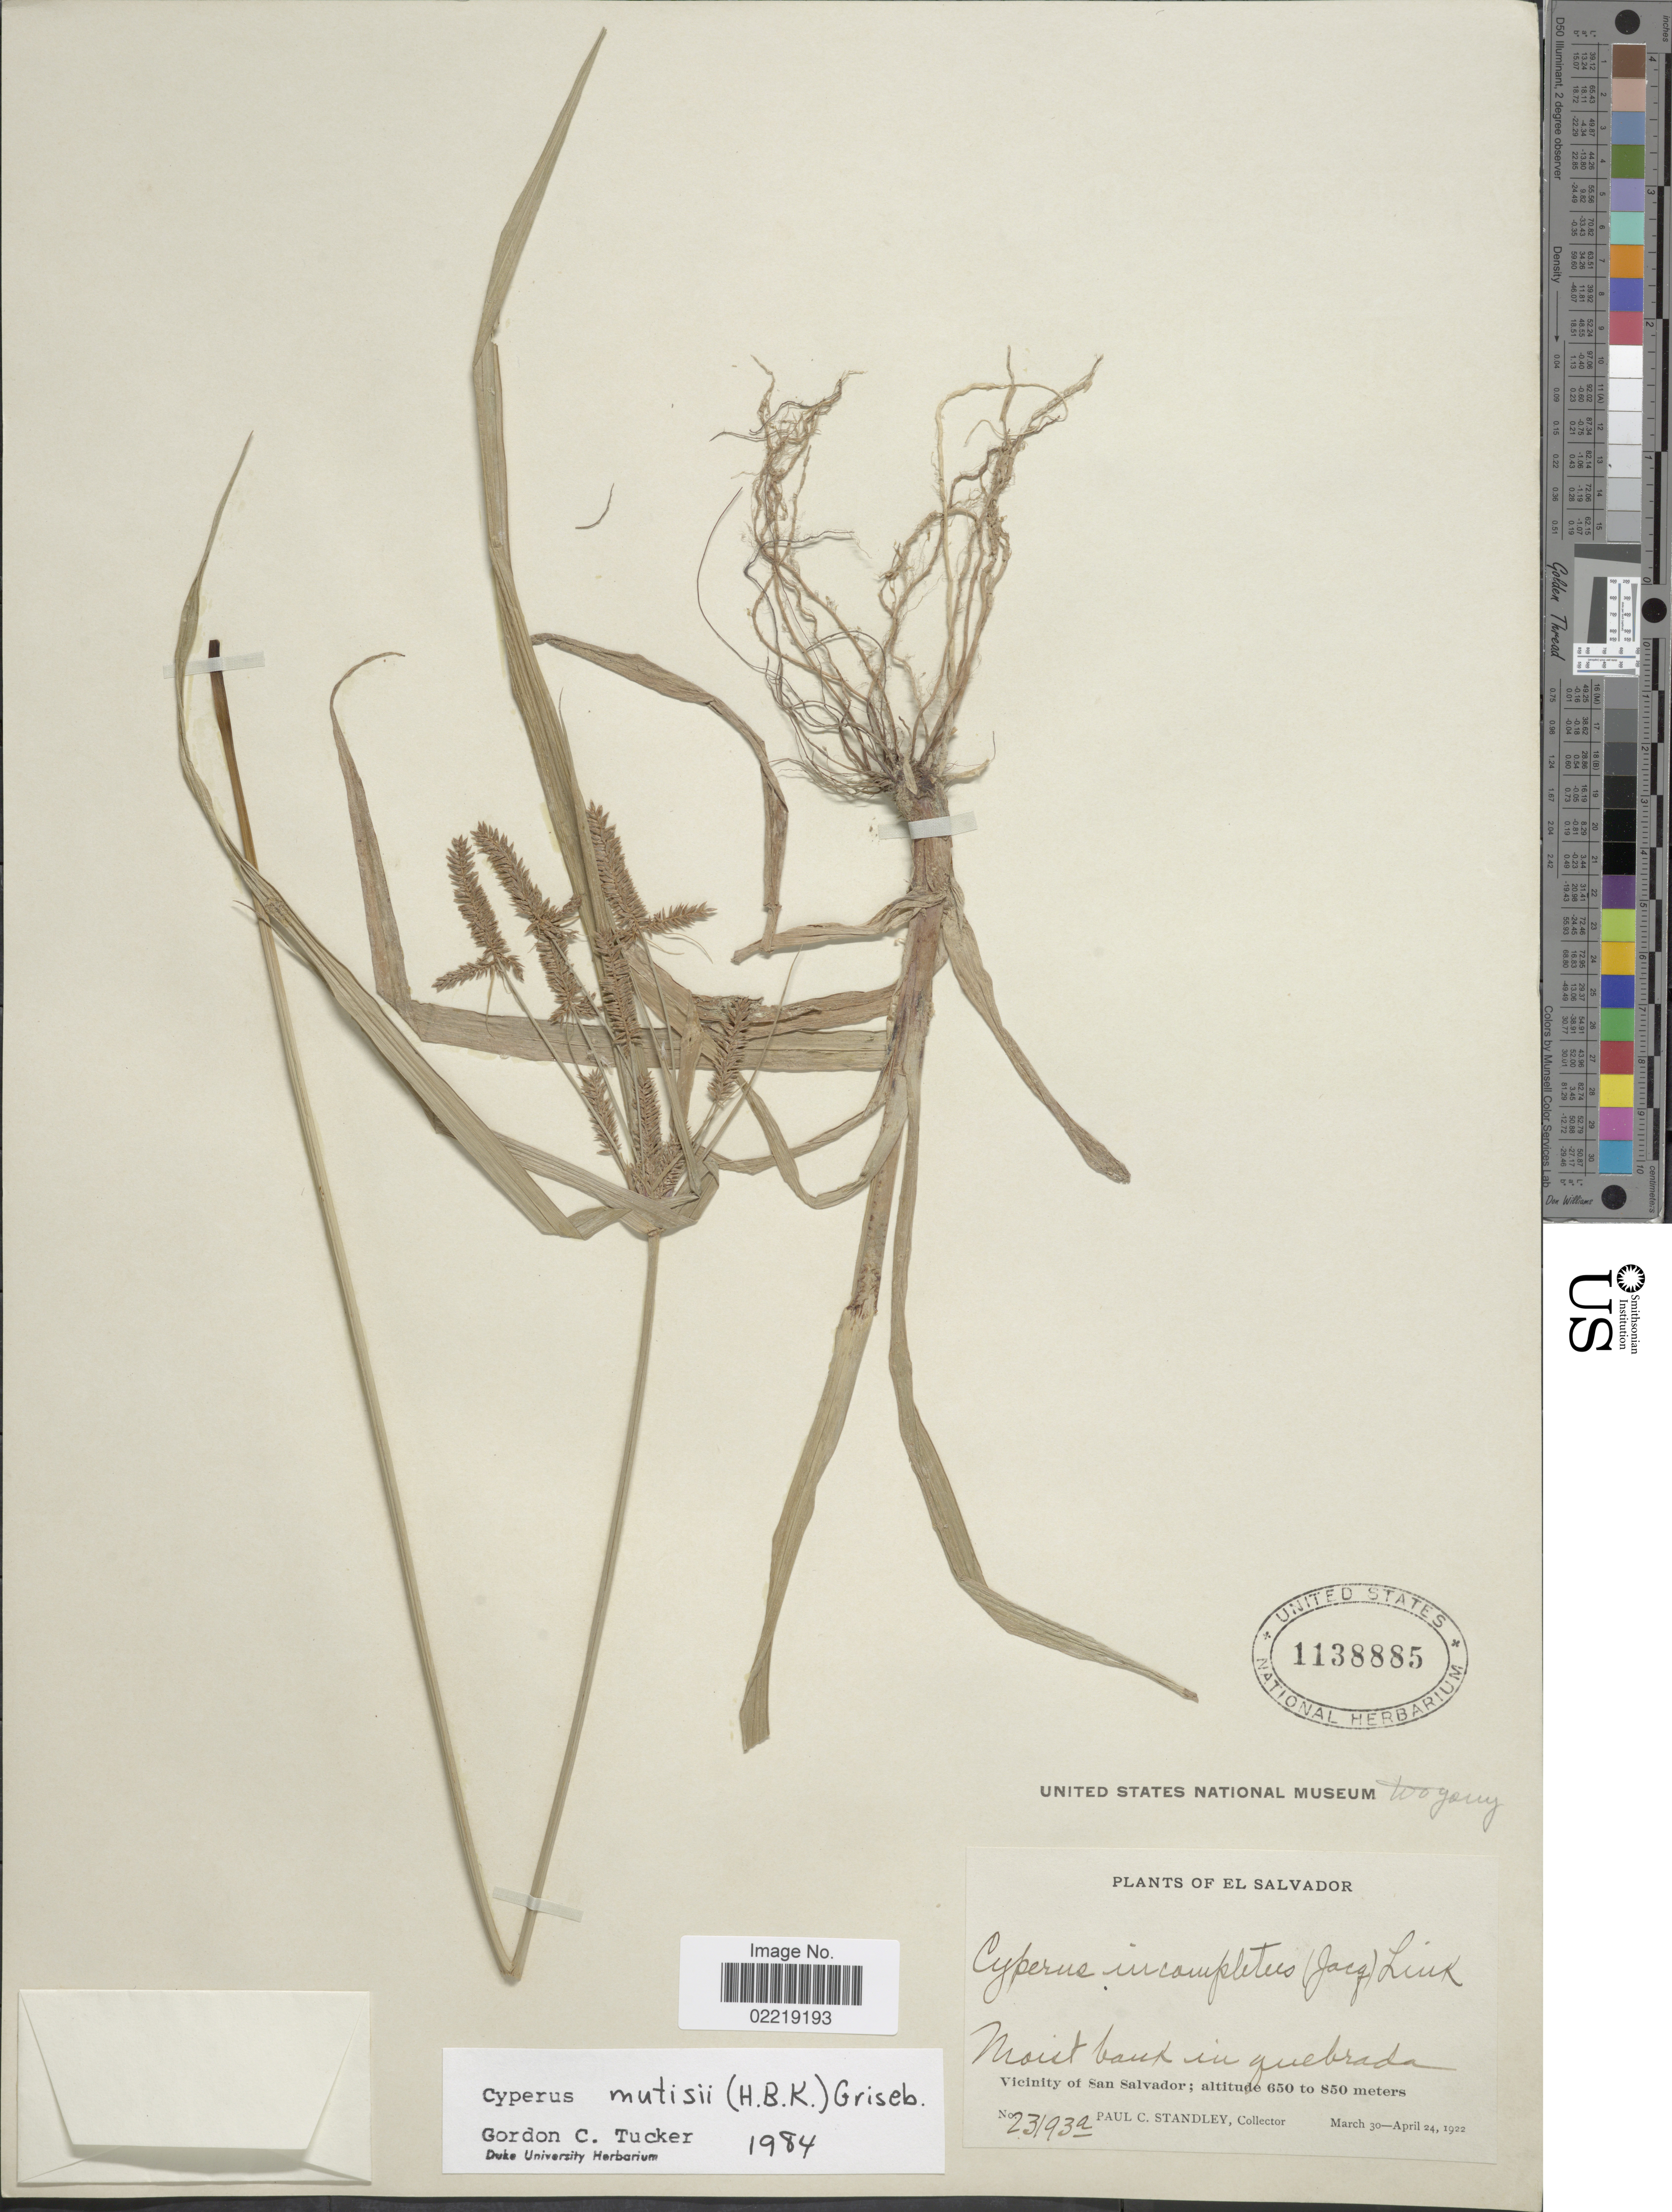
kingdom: Plantae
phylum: Tracheophyta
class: Liliopsida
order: Poales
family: Cyperaceae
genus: Cyperus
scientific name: Cyperus mutisii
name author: (Kunth) Andersson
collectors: P. C. Standley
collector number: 23193A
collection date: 1922-03-30/1922-04-24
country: El Salvador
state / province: San Salvador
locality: Moist bank in quebrada. vicinity of San Salvador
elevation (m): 650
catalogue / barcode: US 1138885